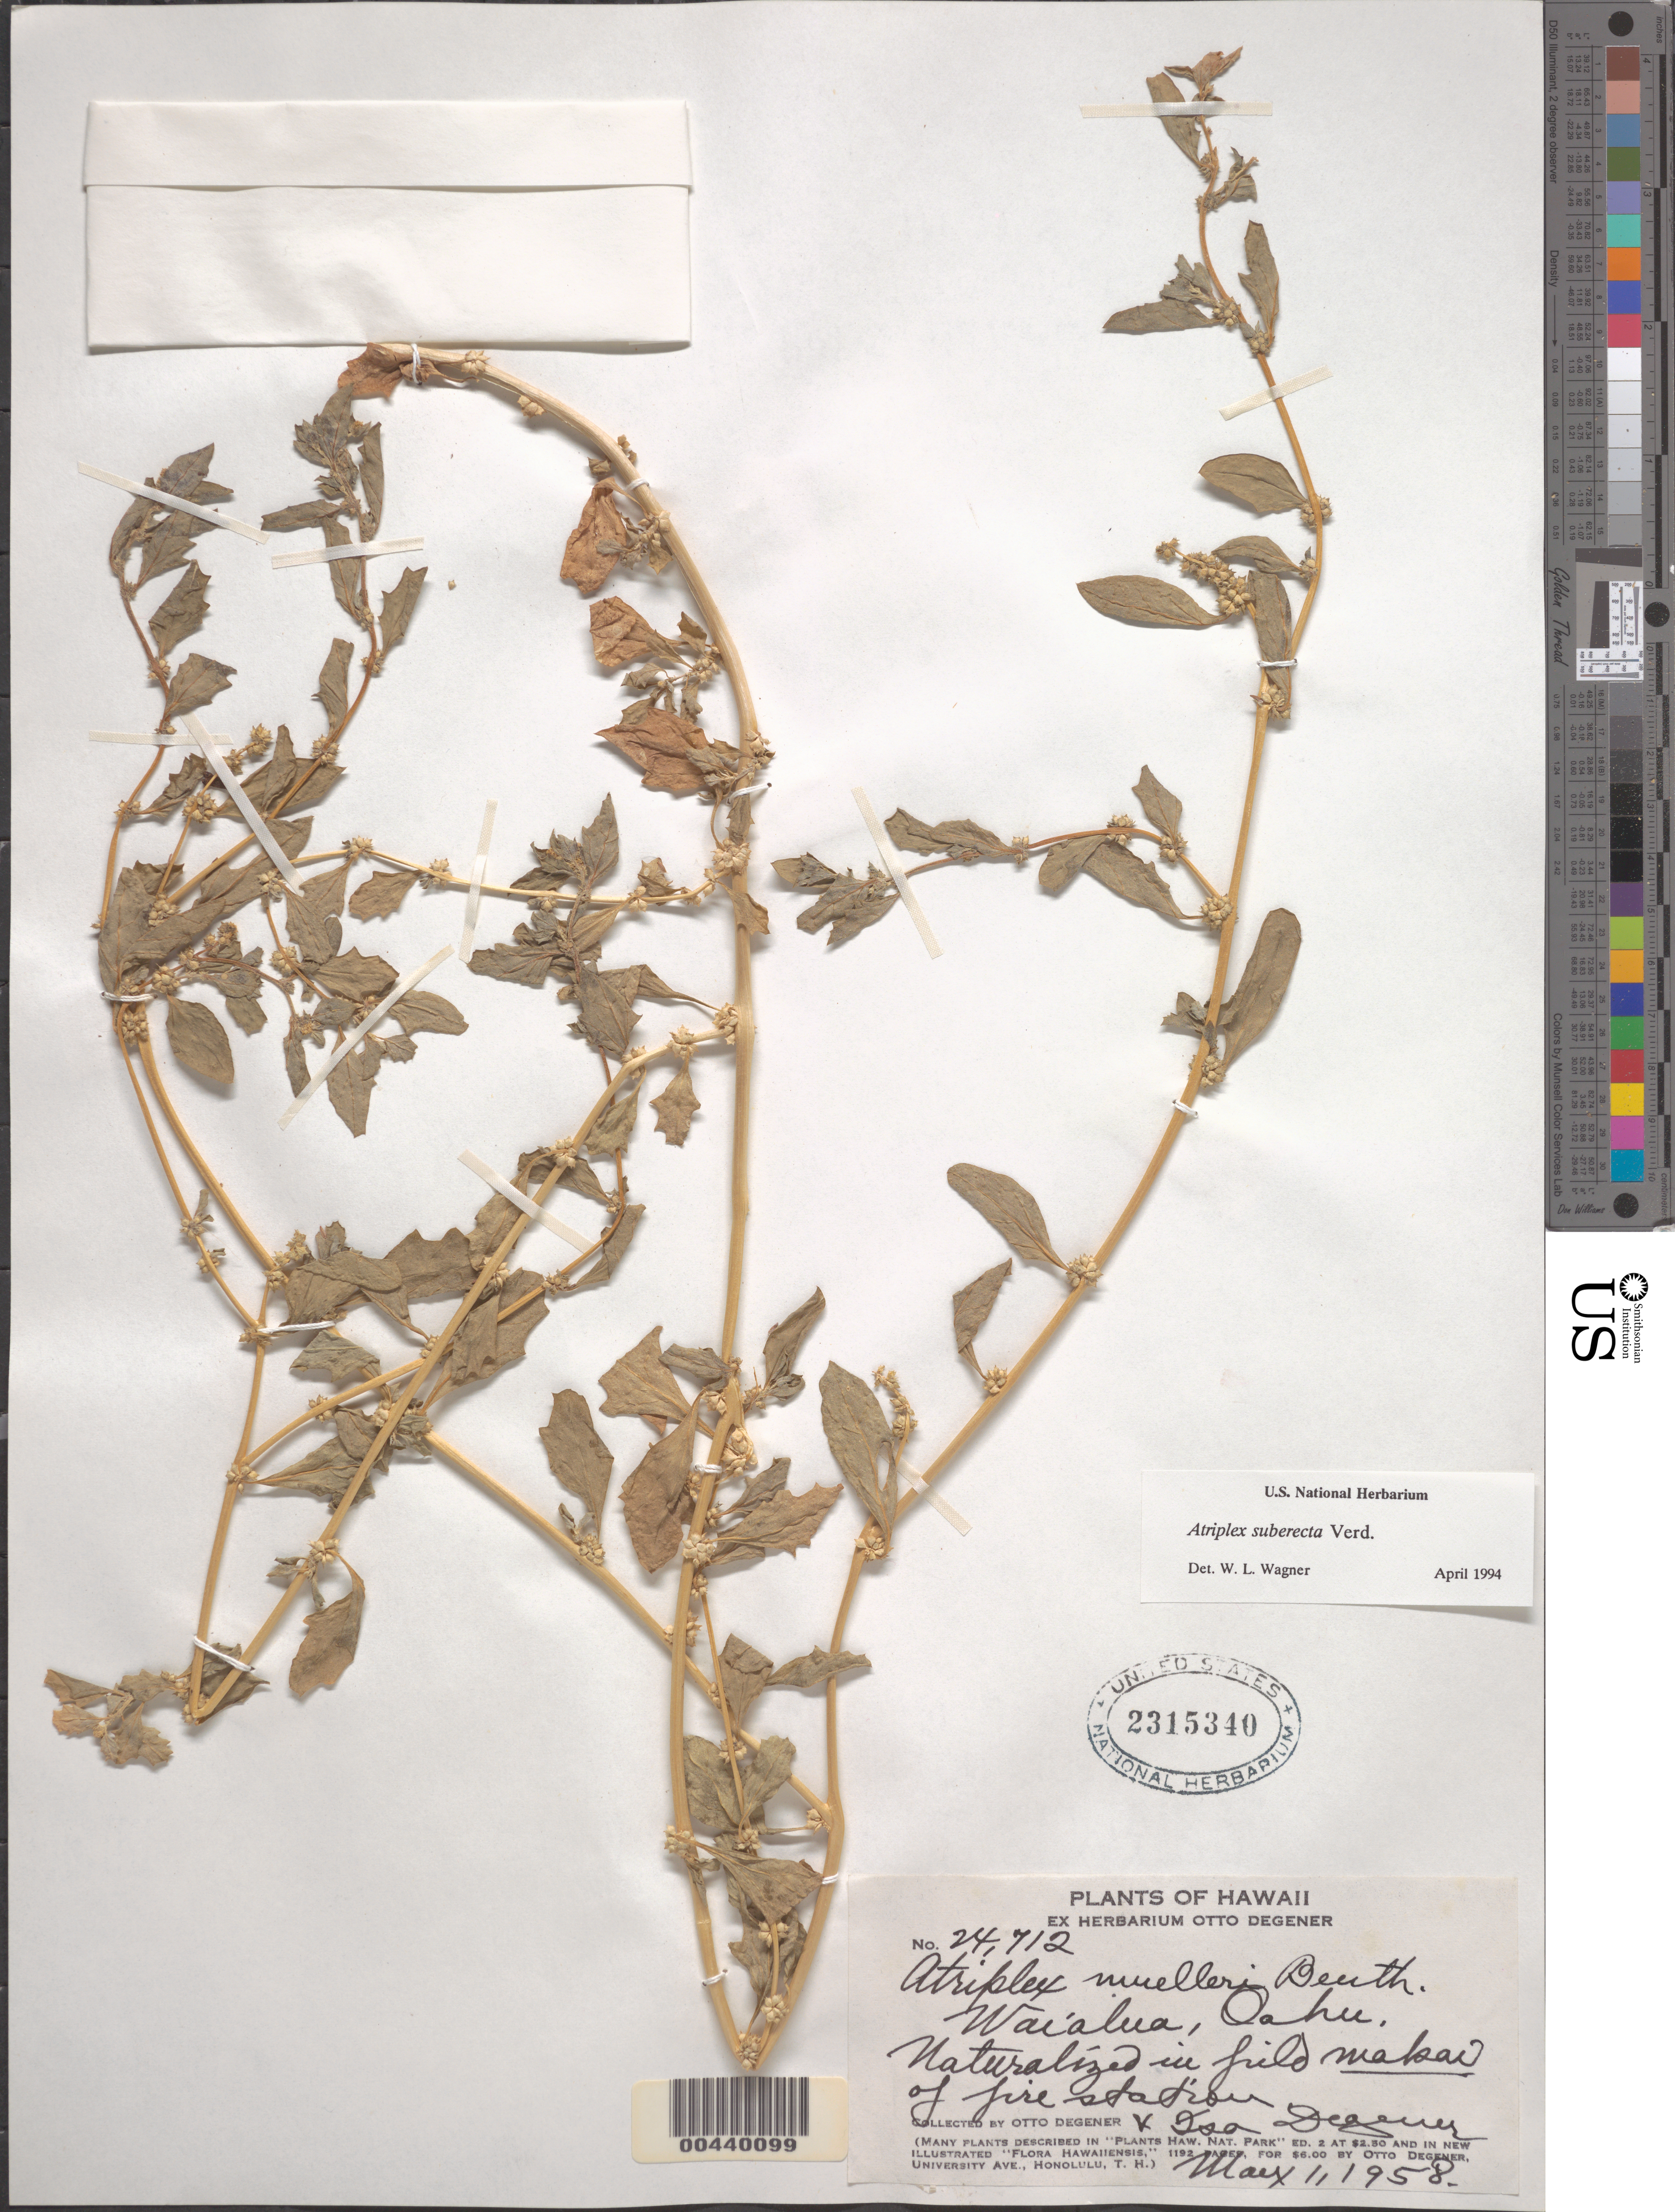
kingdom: Plantae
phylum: Tracheophyta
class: Magnoliopsida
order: Caryophyllales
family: Amaranthaceae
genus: Atriplex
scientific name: Atriplex suberecta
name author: Verd.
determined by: Wagner, W. L., (BOT), Smithsonian Institution - National Museum of Natural History (UNITED STATES)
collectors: O. Degener & I. Degener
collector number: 24712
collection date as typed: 1 May 1958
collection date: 1958-05-01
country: United States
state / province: Hawaii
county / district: Honolulu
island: Oahu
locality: Waialua, in field makai of fire station.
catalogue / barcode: US 2315340